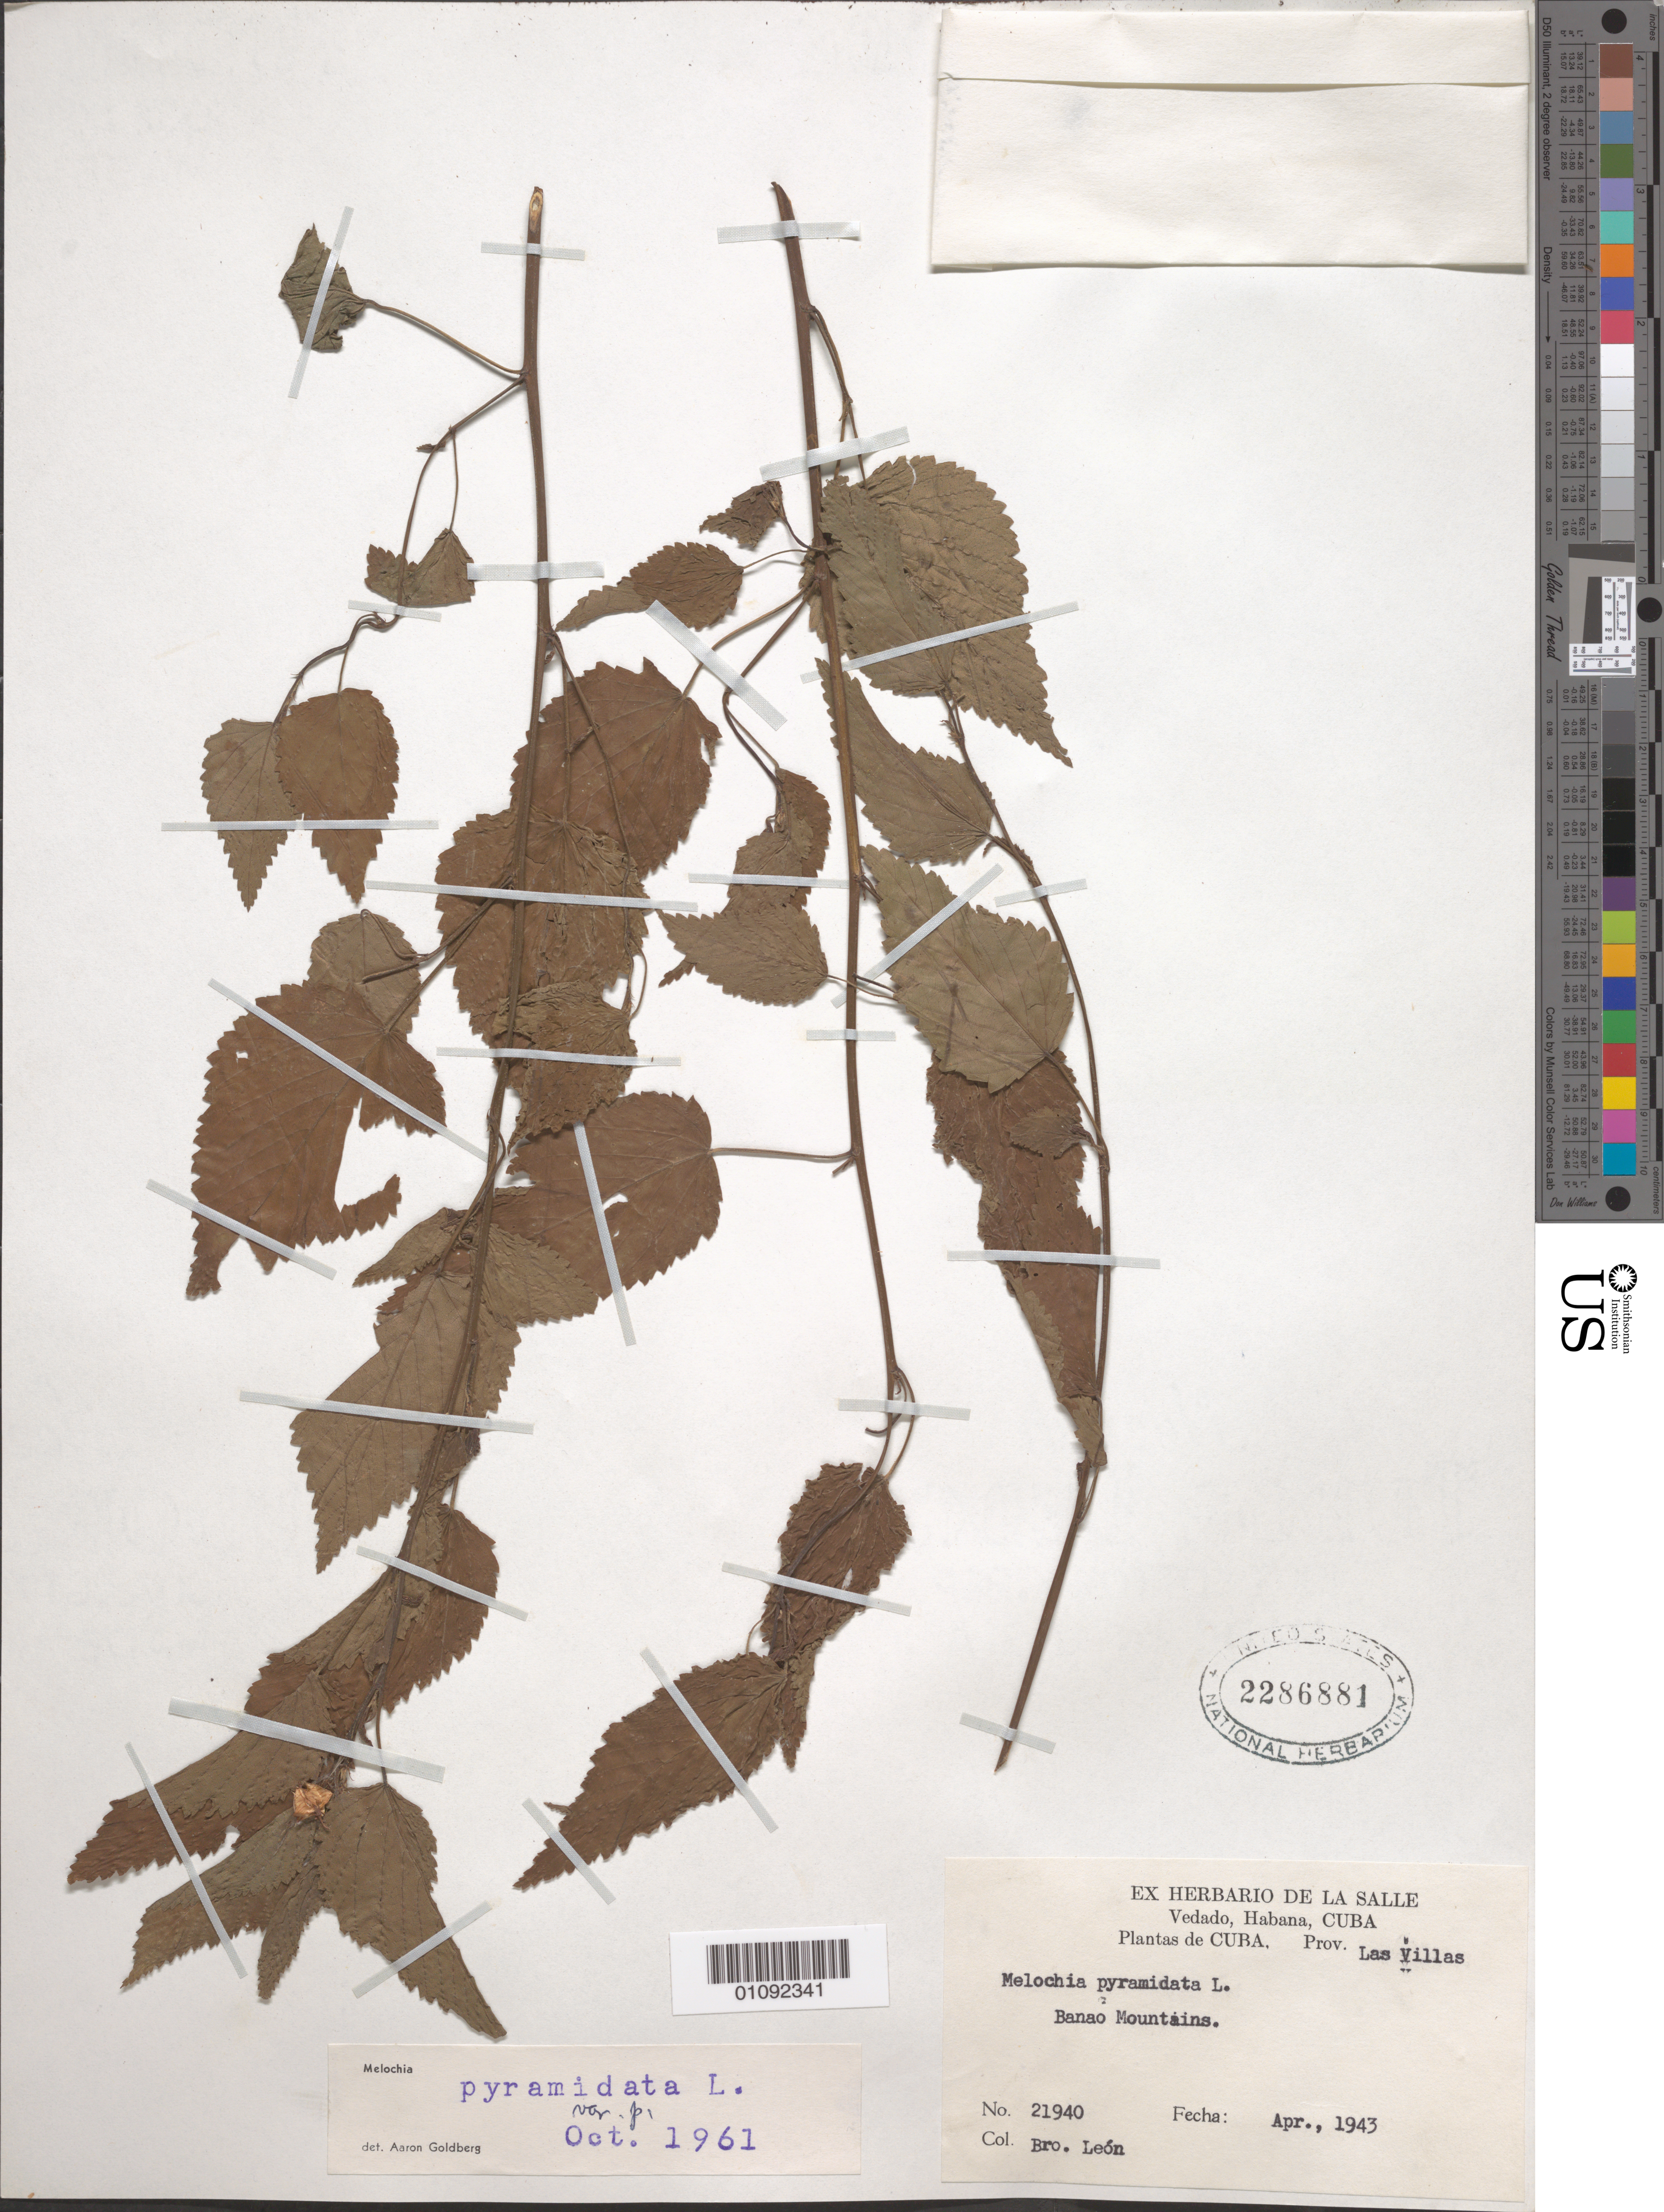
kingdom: Plantae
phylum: Tracheophyta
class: Magnoliopsida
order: Malvales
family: Malvaceae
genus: Melochia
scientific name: Melochia pyramidata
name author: L.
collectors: Bro. León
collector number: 21940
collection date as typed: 01 Apr 1943 to 30 Apr 1943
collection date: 1943-04-01/1943-04-30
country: Cuba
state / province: Sancti Spiritus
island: Cuba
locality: Banao Mountains, Prov Las Villas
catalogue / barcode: US 2286881